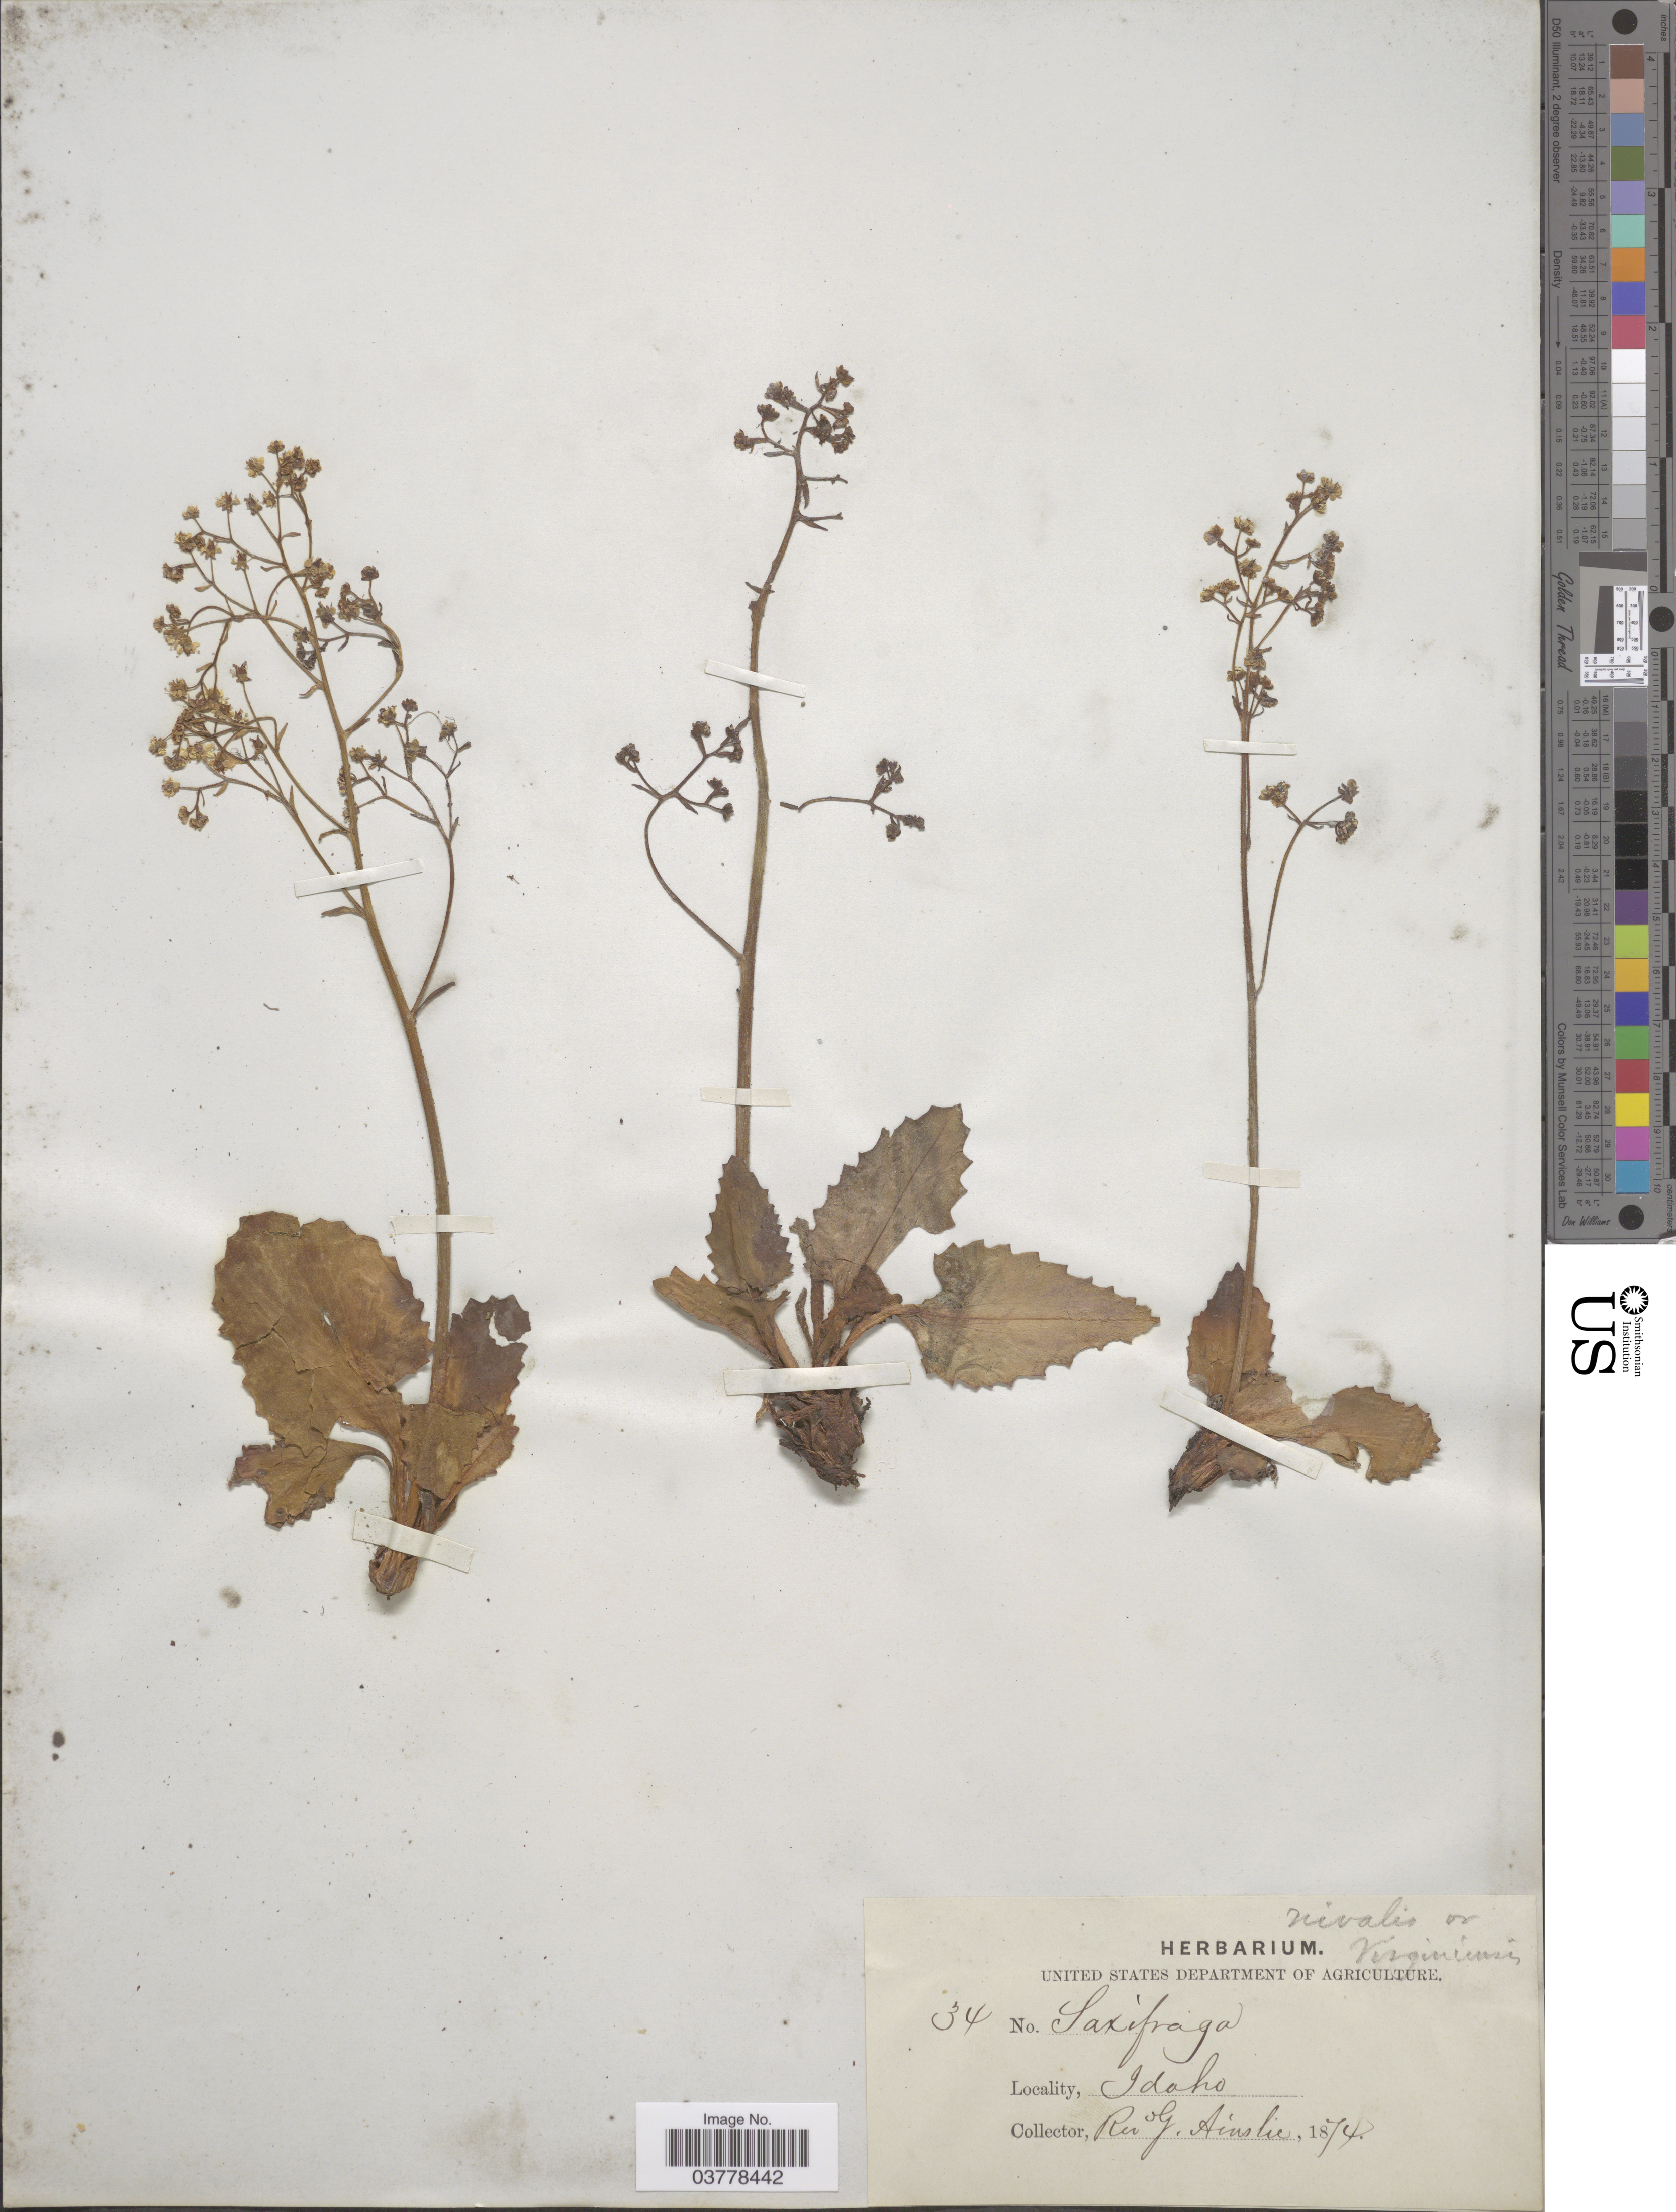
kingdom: Plantae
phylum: Tracheophyta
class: Magnoliopsida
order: Saxifragales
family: Saxifragaceae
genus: Micranthes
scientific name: Micranthes sp.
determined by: Strong, Mark T., (BOT), Smithsonian Institution - National Museum of Natural History (UNITED STATES)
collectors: G. Ainslie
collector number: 34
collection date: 1874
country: United States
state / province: Idaho